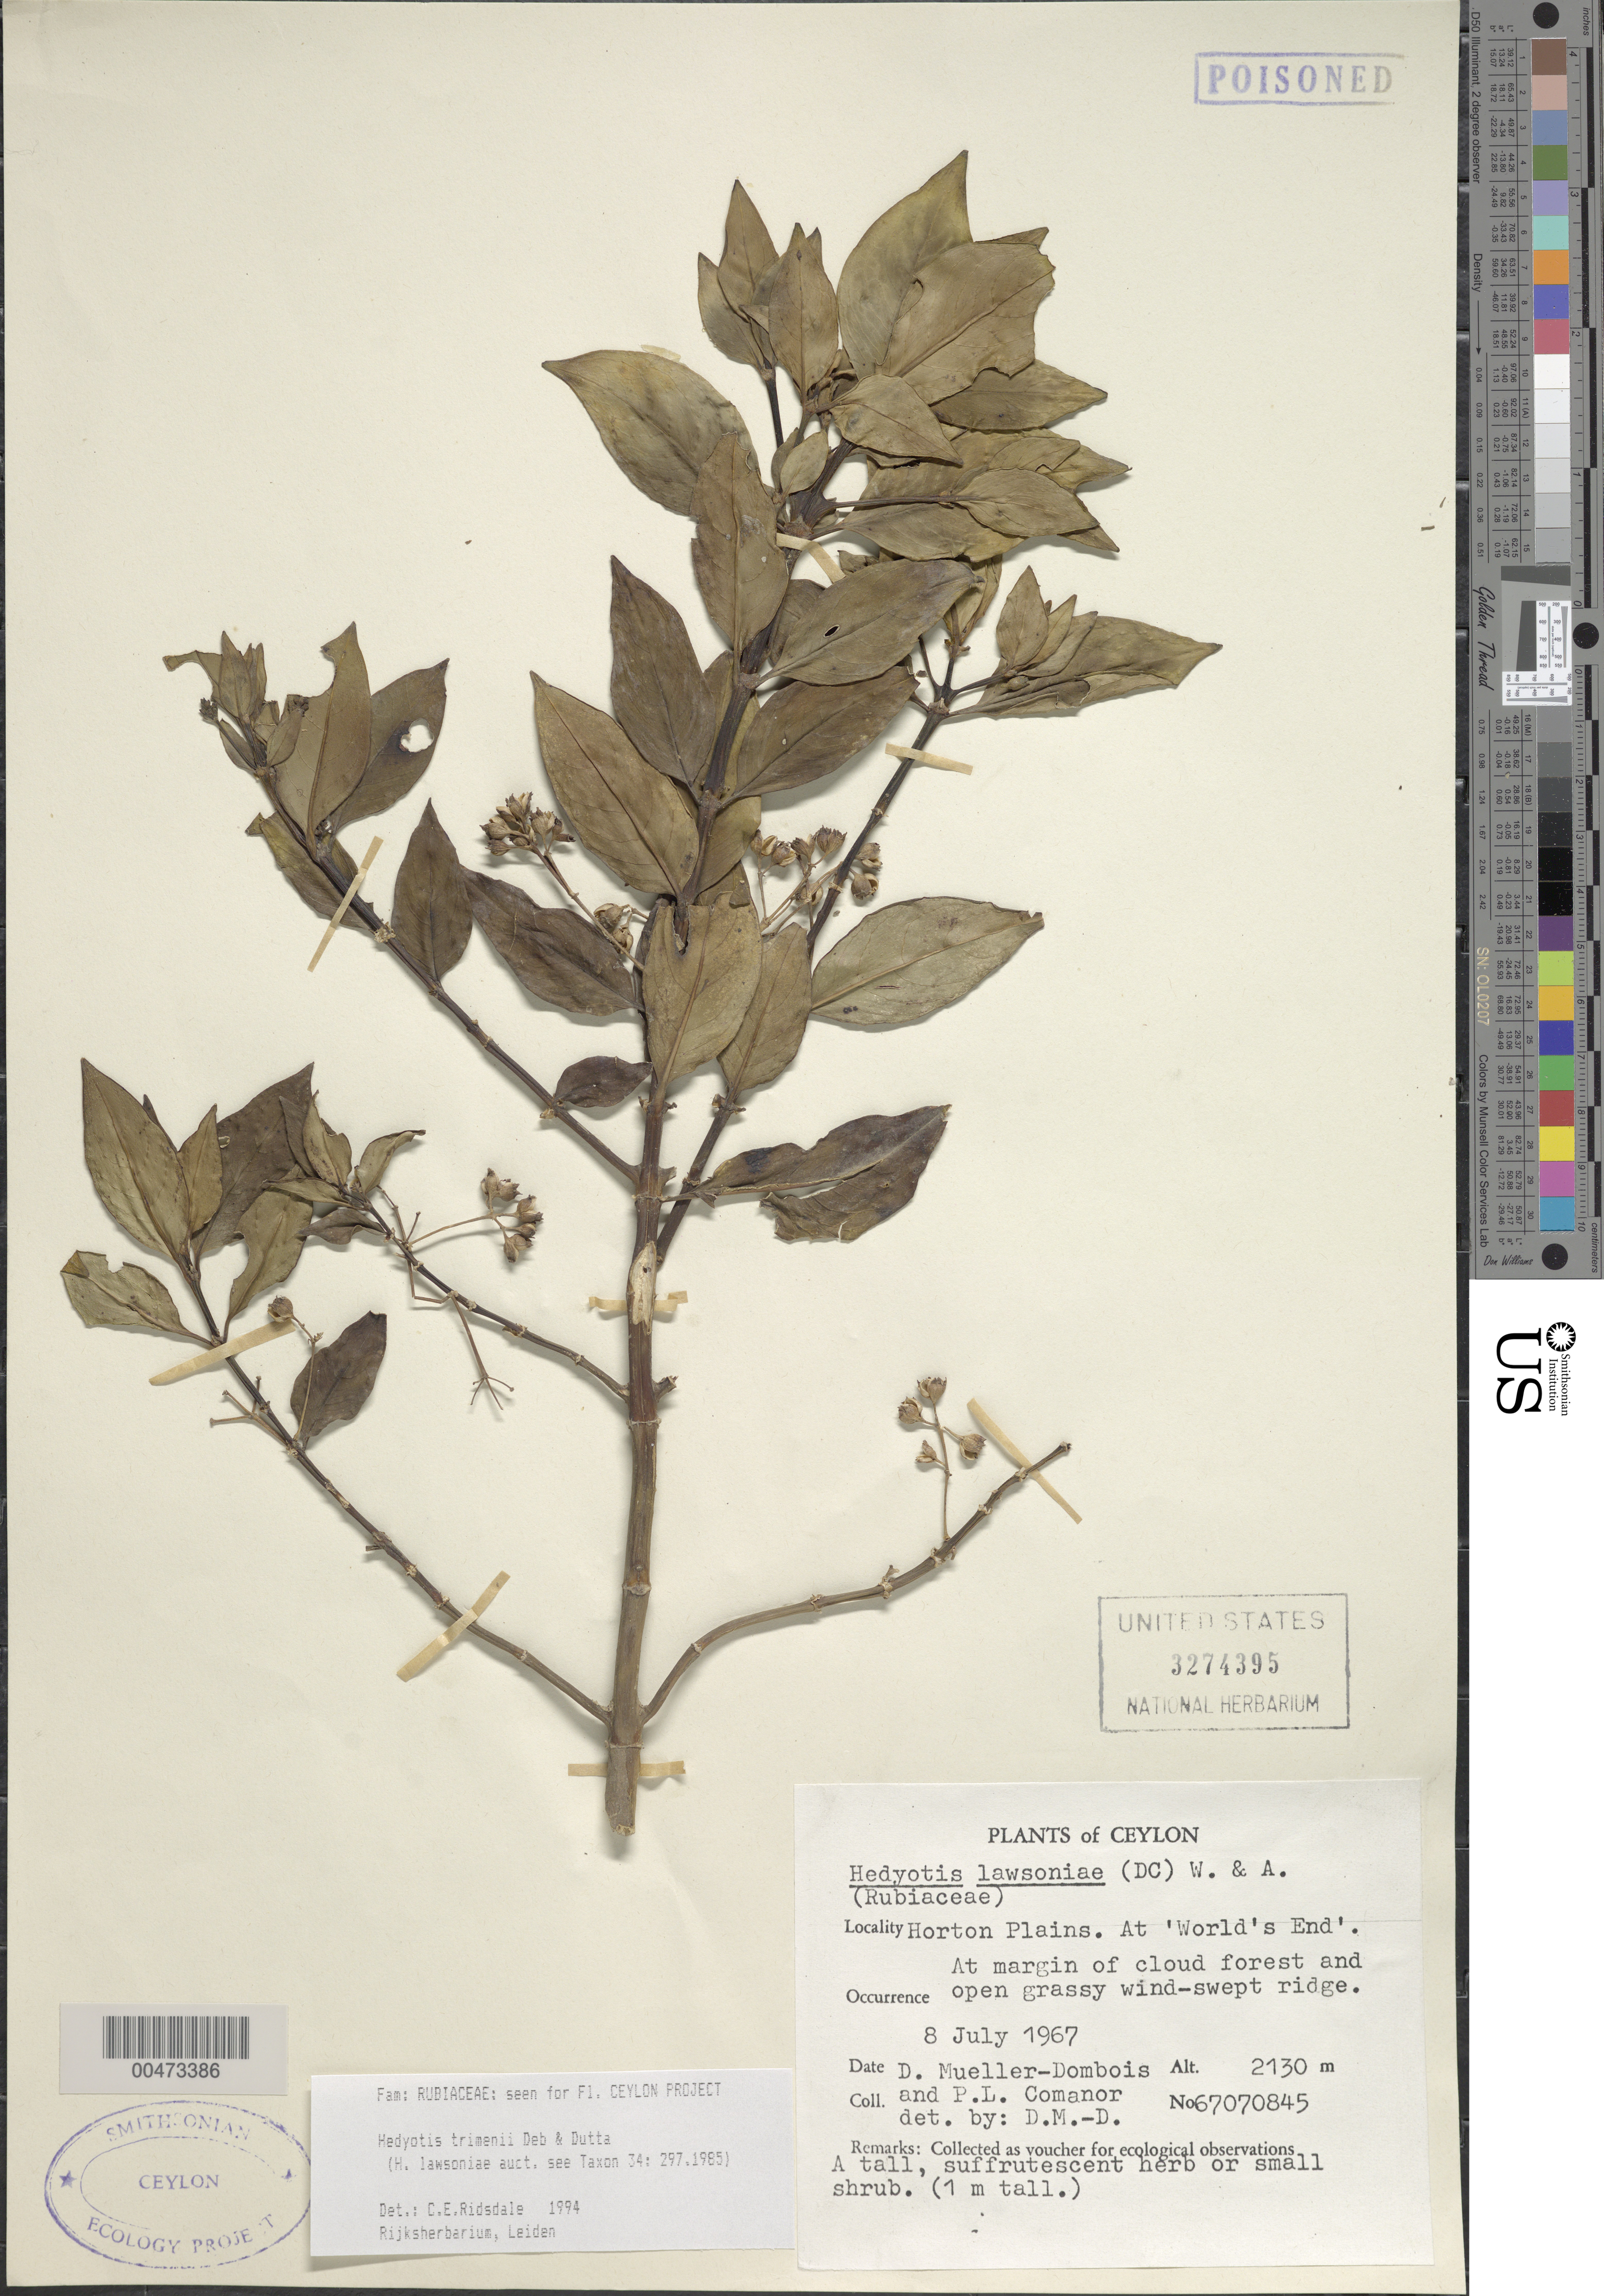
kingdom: Plantae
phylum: Tracheophyta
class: Magnoliopsida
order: Gentianales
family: Rubiaceae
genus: Hedyotis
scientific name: Hedyotis trimenii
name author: Deb & R. Dutta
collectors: D. Mueller-Dombois & P. Comanor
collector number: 67070845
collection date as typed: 08 Jul 1967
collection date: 1967-07-08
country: Sri Lanka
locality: Horton Plains, at World's End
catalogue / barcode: US 3274395